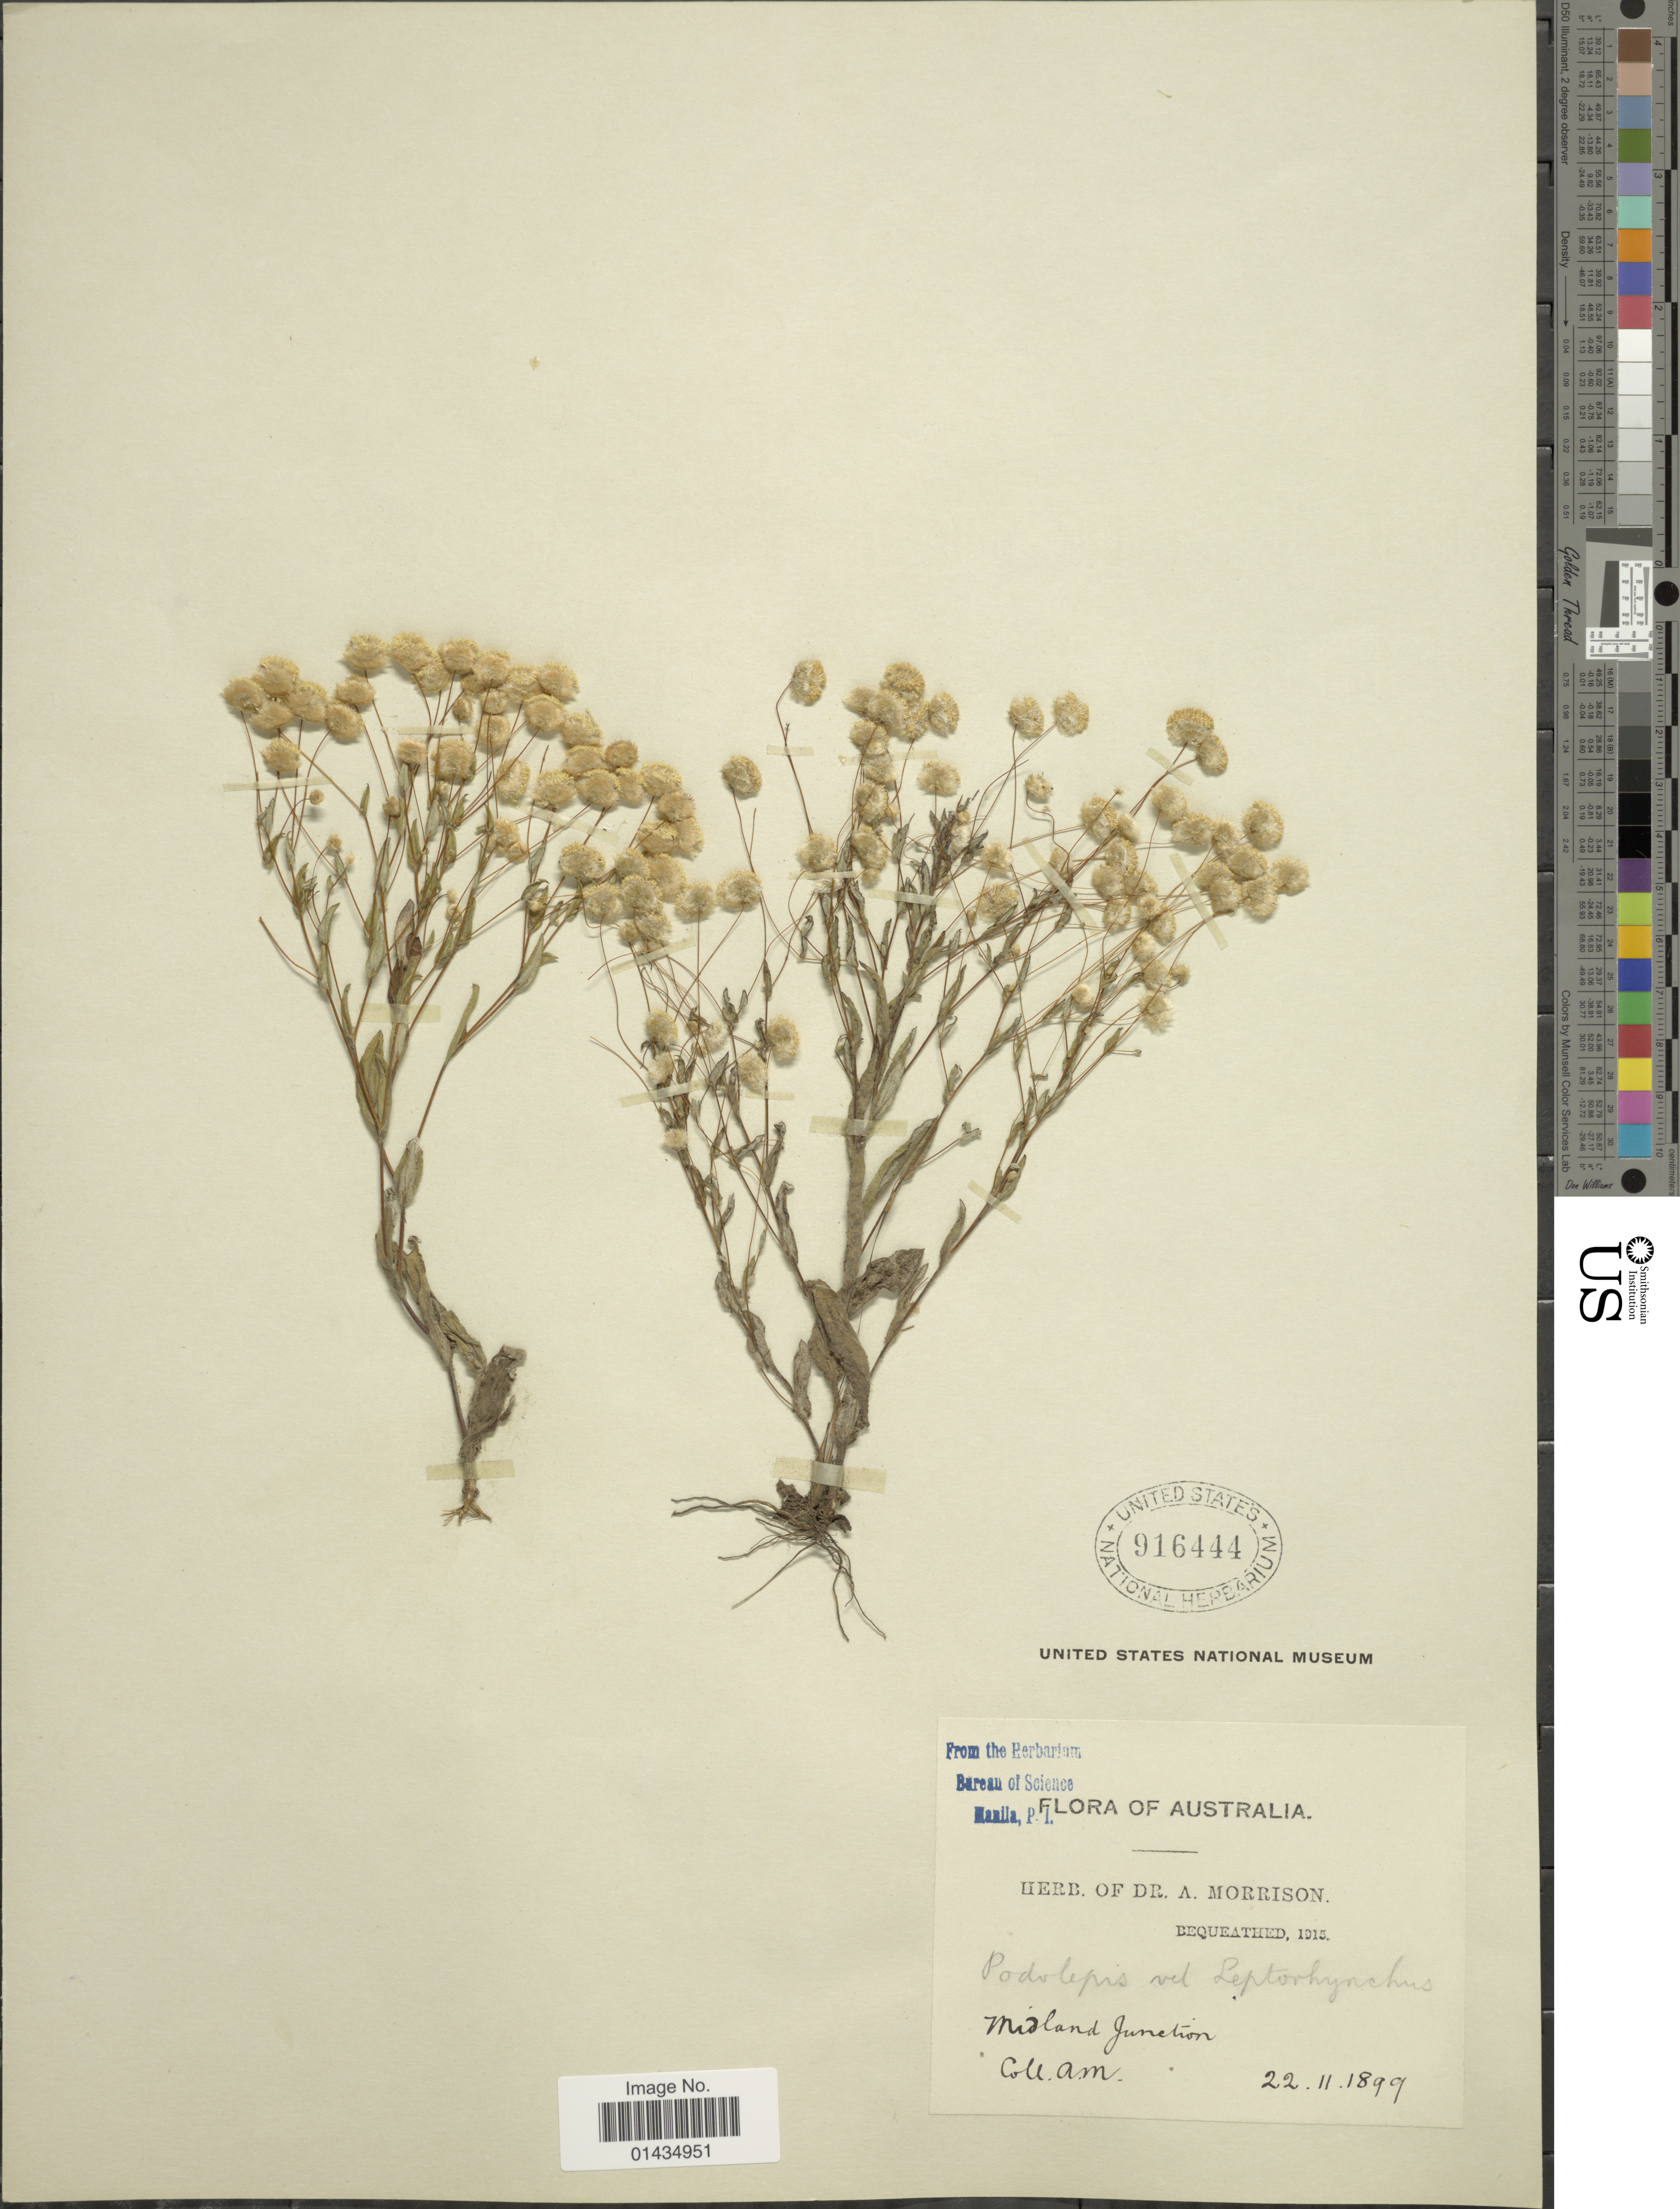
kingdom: Plantae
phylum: Tracheophyta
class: Magnoliopsida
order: Asterales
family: Asteraceae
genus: Podolepis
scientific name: Podolepis sp.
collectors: A. Morrison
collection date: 1899-11-22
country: Australia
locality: Midland Junction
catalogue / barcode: US 916444